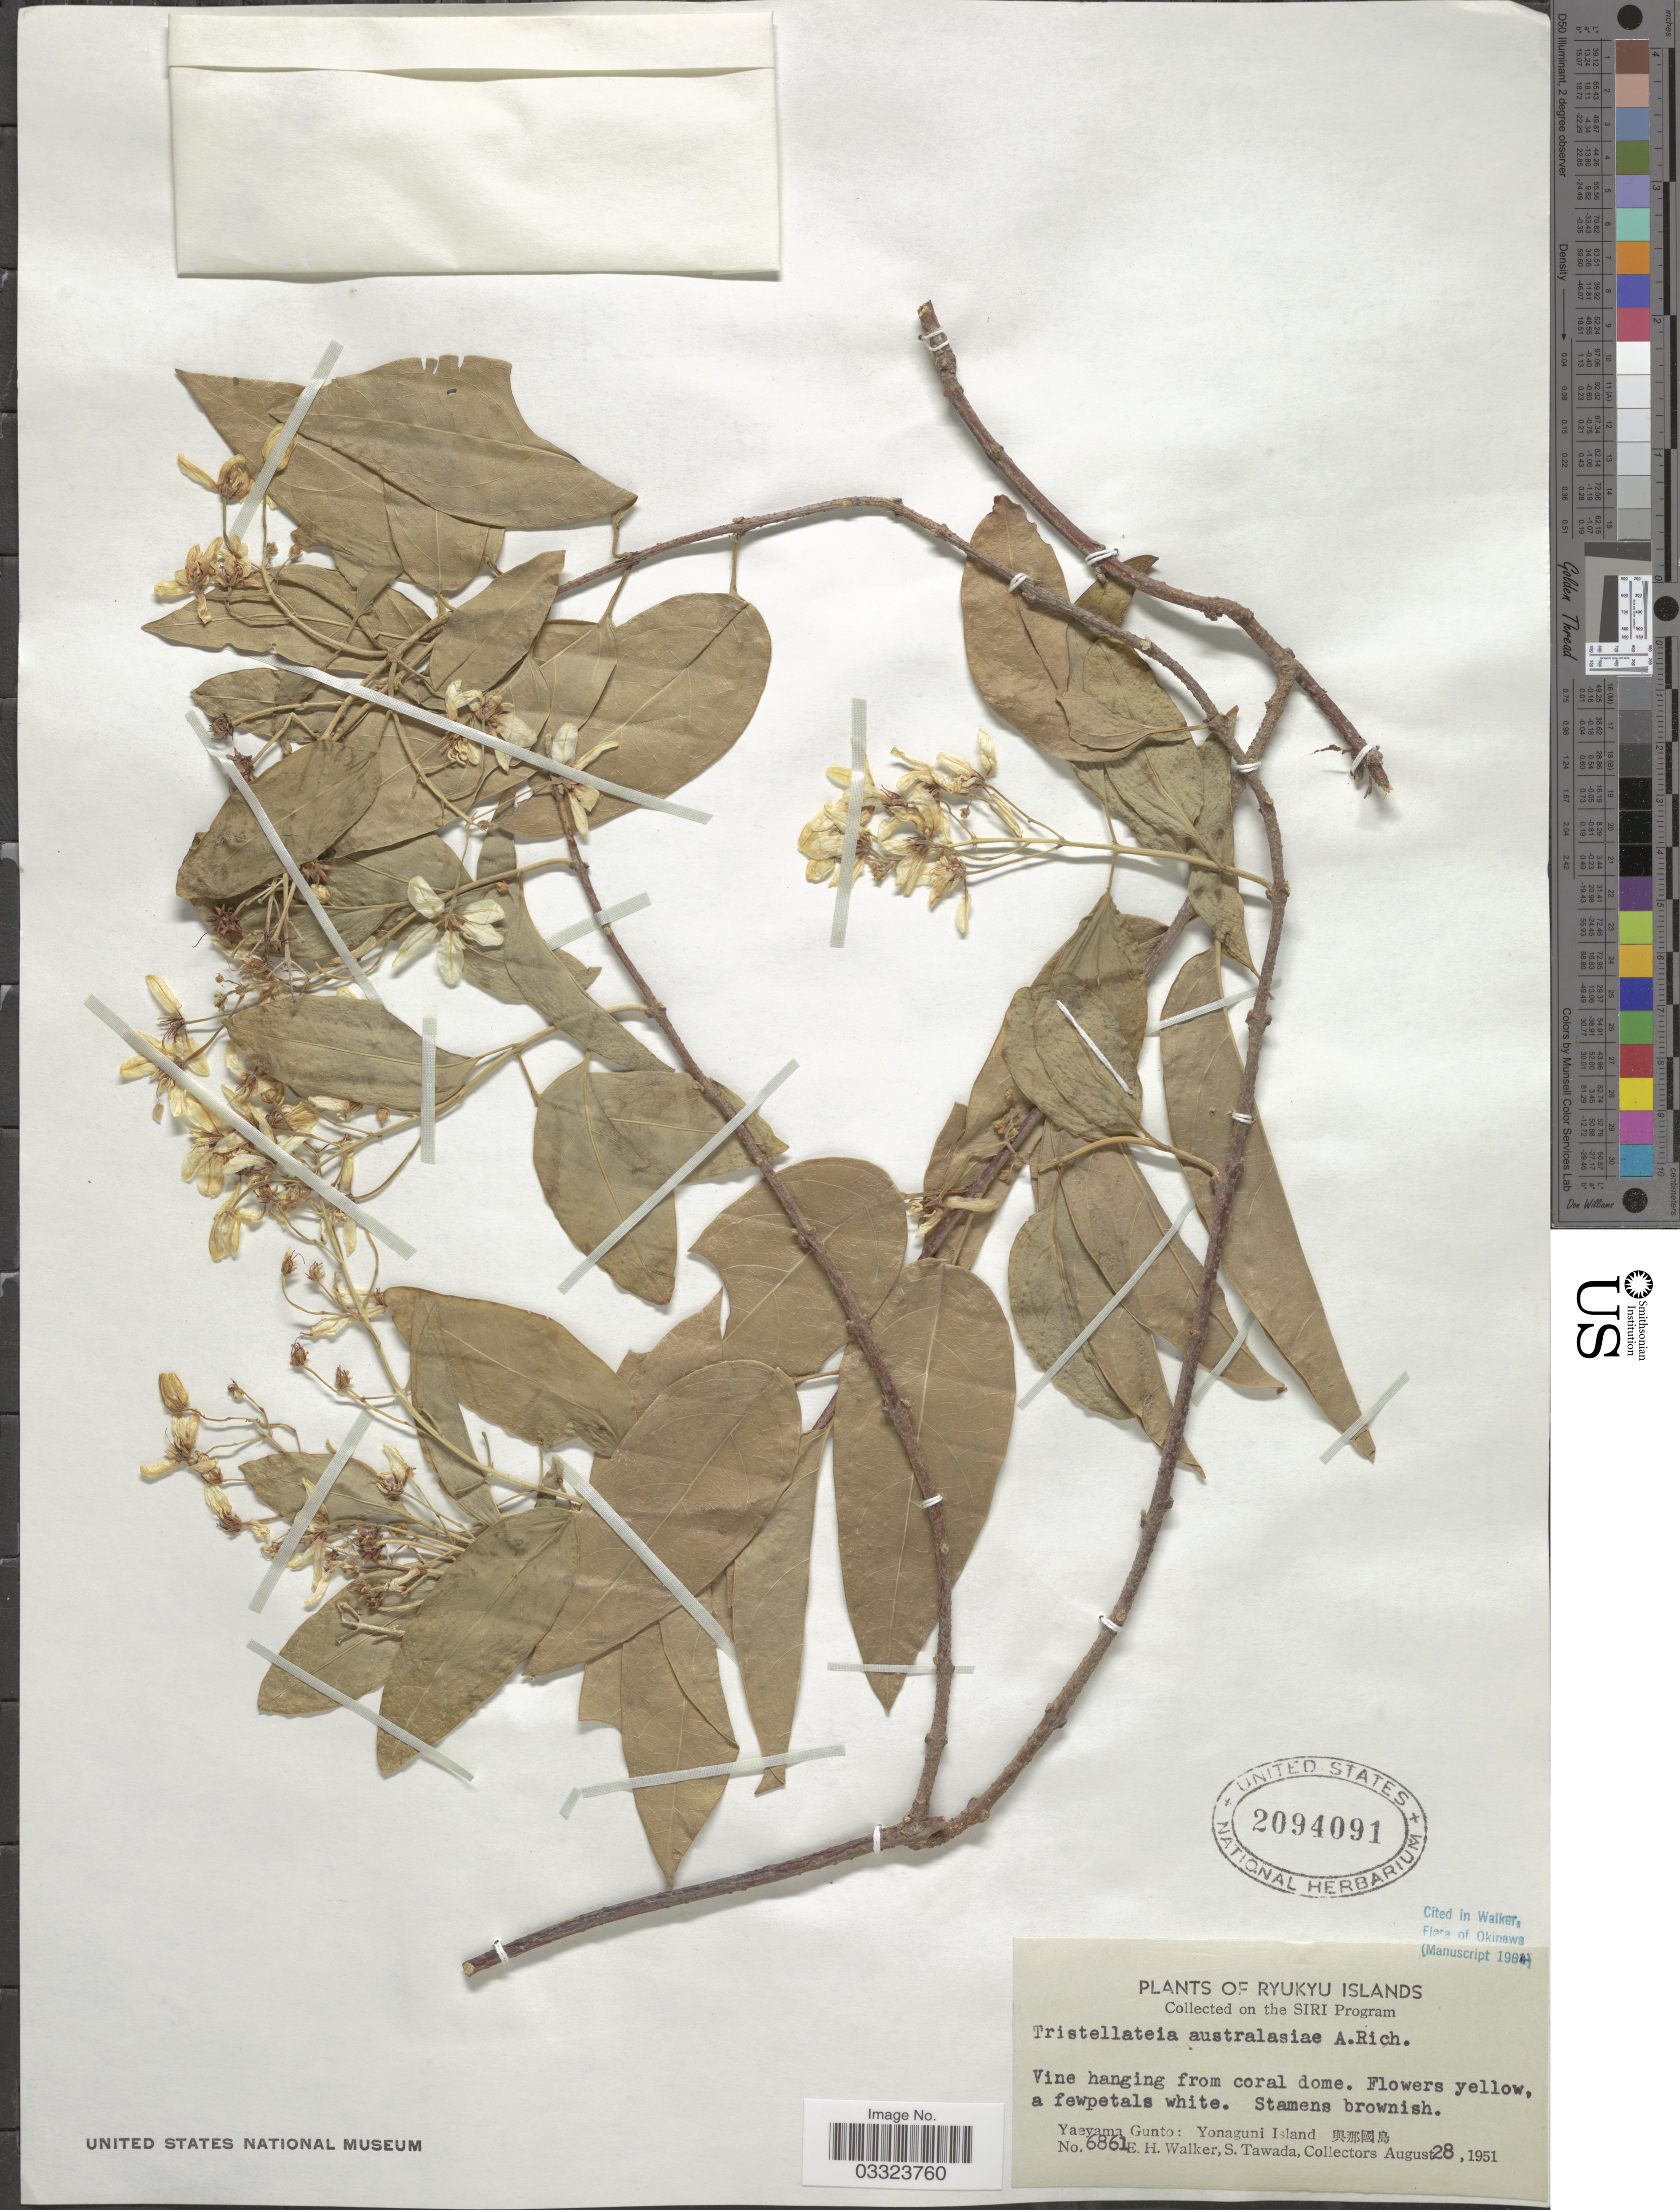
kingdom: Plantae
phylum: Tracheophyta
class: Magnoliopsida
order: Malpighiales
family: Malpighiaceae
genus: Tristellateia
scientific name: Tristellateia australasiae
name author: A. Rich.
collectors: E. H. Walker & S. Tawada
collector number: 6861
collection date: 1951-08-28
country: Japan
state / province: Okinawa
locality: Ryukyu Islands. Yaeyama Gunto: Yonaguni Island X.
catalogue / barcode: US 2094091